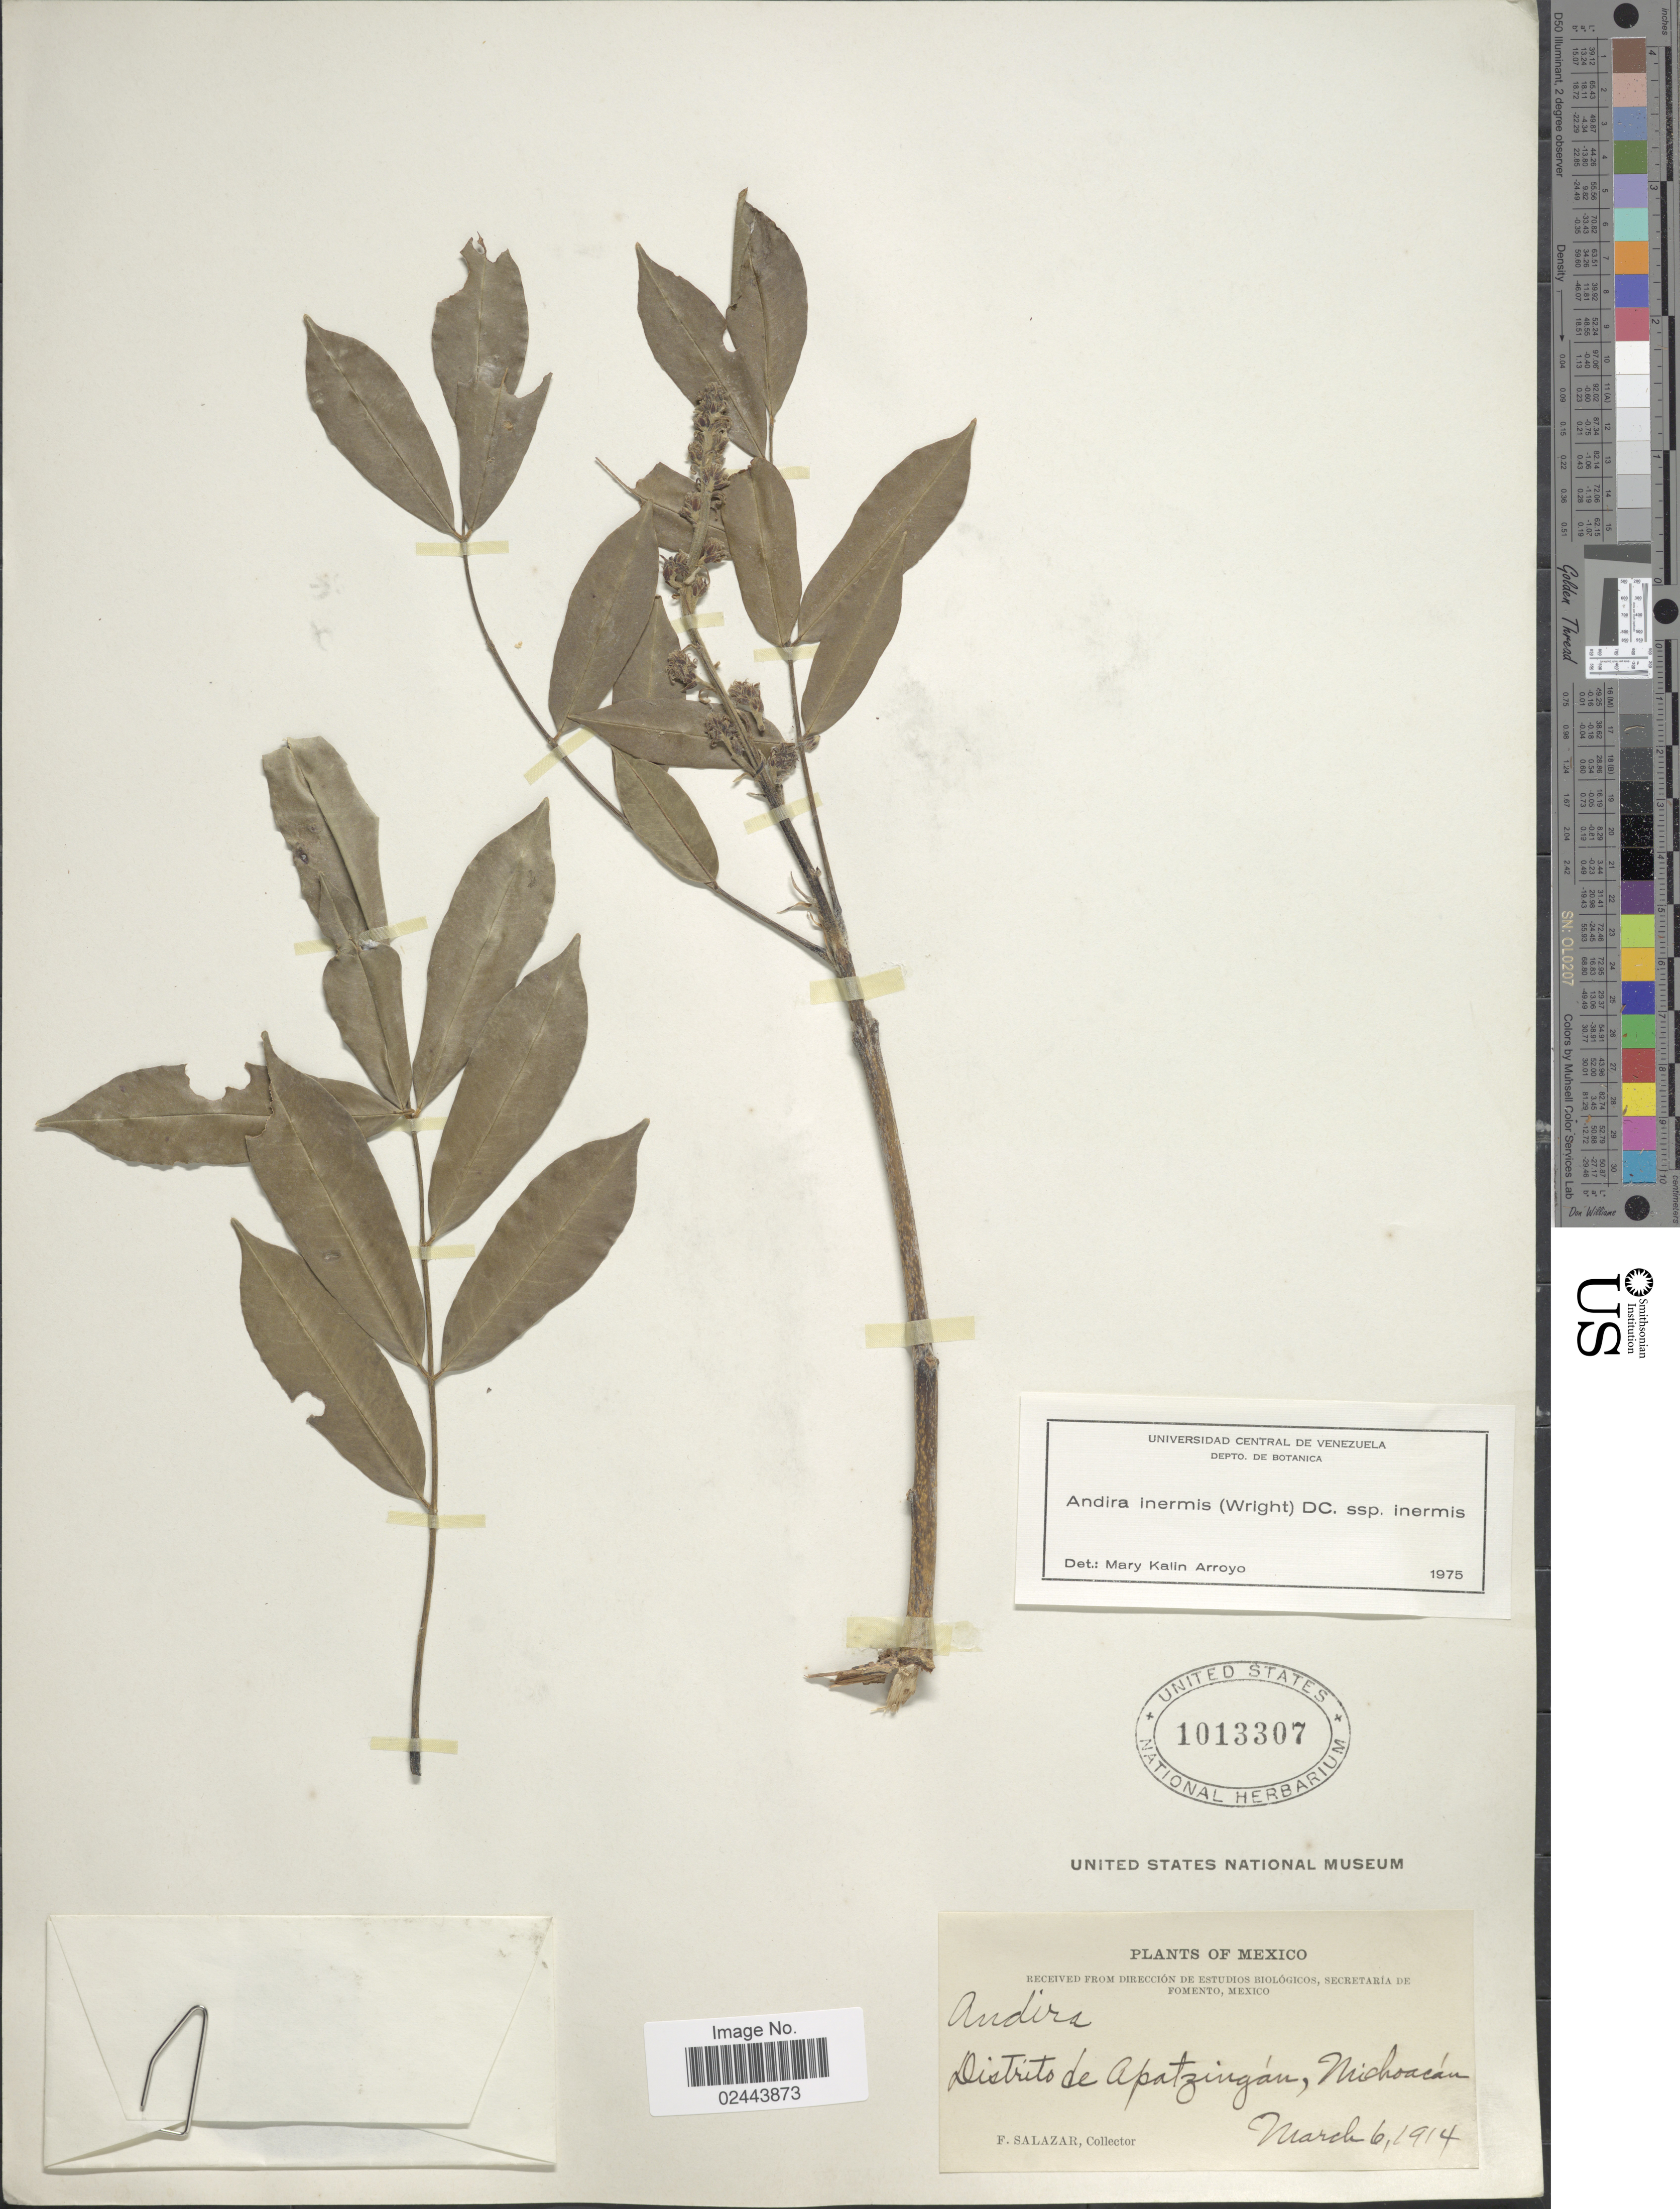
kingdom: Plantae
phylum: Tracheophyta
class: Magnoliopsida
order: Fabales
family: Fabaceae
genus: Andira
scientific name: Andira inermis subsp. inermis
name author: (W. Wright) Kunth ex DC.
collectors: F. Salazar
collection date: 1914-03-06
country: Mexico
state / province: Michoacán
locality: Distrito de Apatzingan.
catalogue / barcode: US 1013307